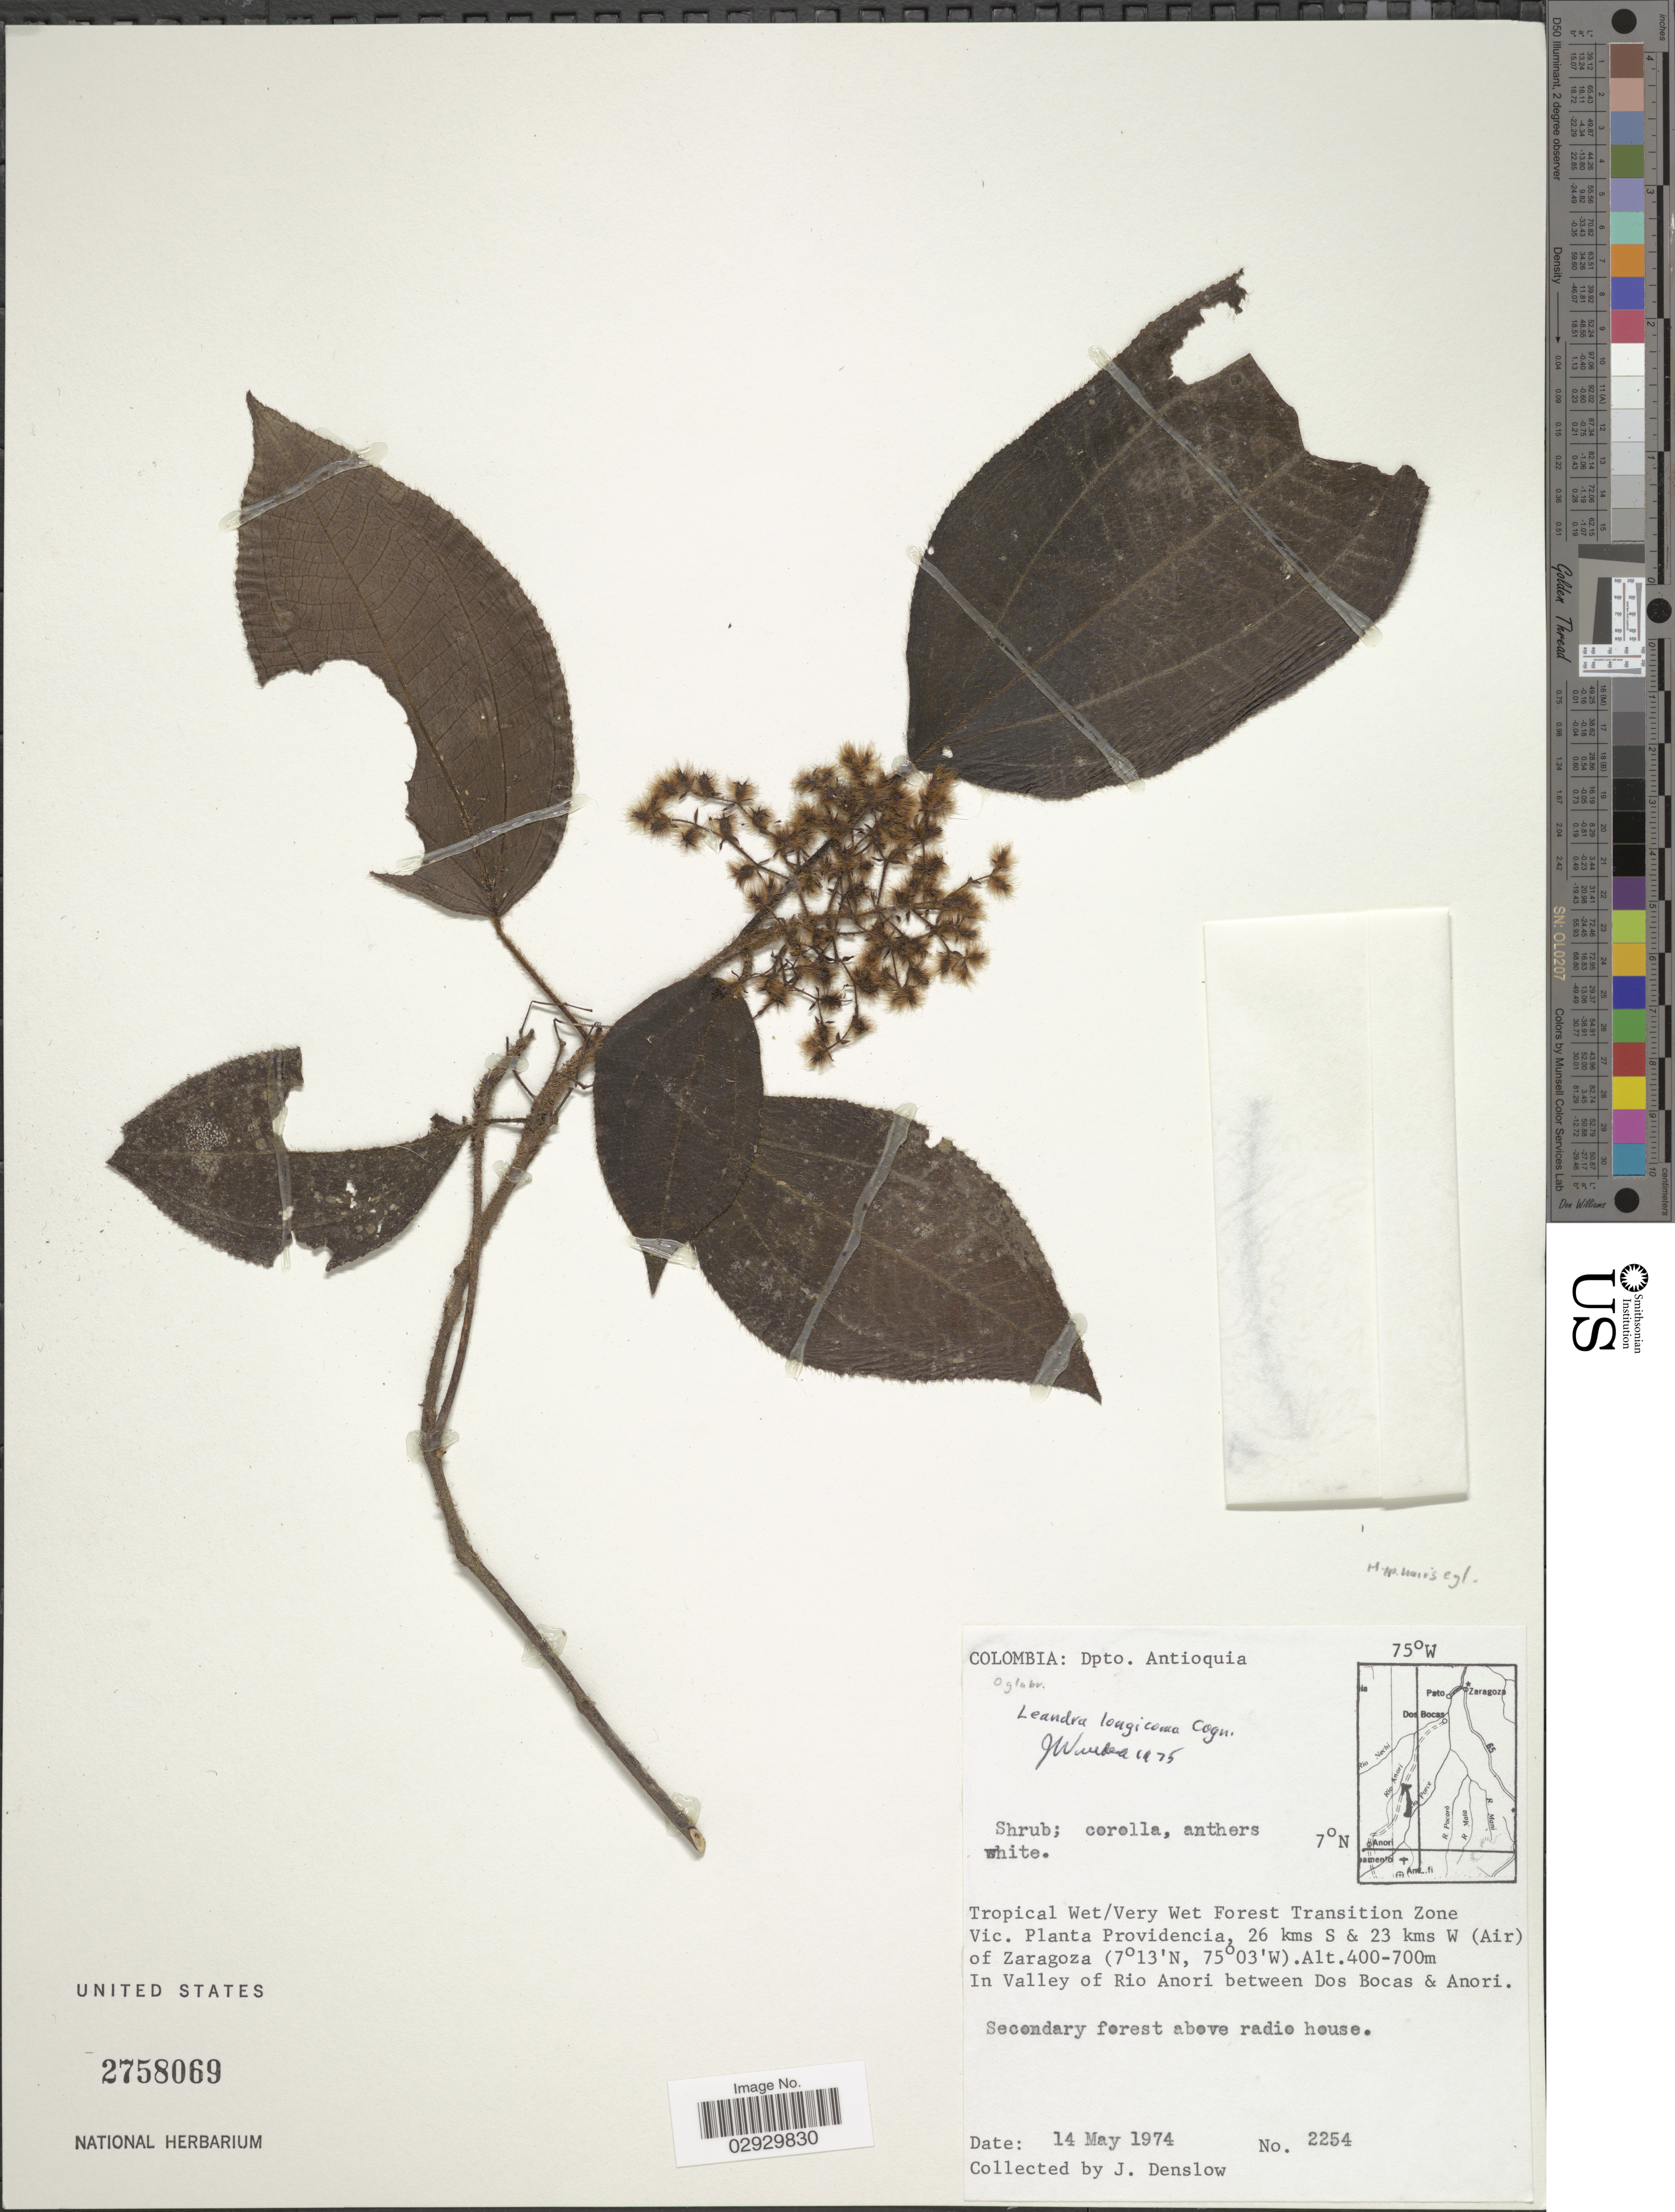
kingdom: Plantae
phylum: Tracheophyta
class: Magnoliopsida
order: Myrtales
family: Melastomataceae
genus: Leandra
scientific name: Leandra longicoma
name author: Cogn.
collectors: J. Denslow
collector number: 2254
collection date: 1974-05-14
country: Colombia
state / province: Antioquia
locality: Dpto. Antioquia, Tropical Wet/Very Wet Forest Transition Zone Vic. Planta Providencia, 26 kms S & 23 kms W (Air) of Zaragoza. In Valley of Río Anorí between Dos Bocas & Anorí.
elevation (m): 400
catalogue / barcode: US 2758069